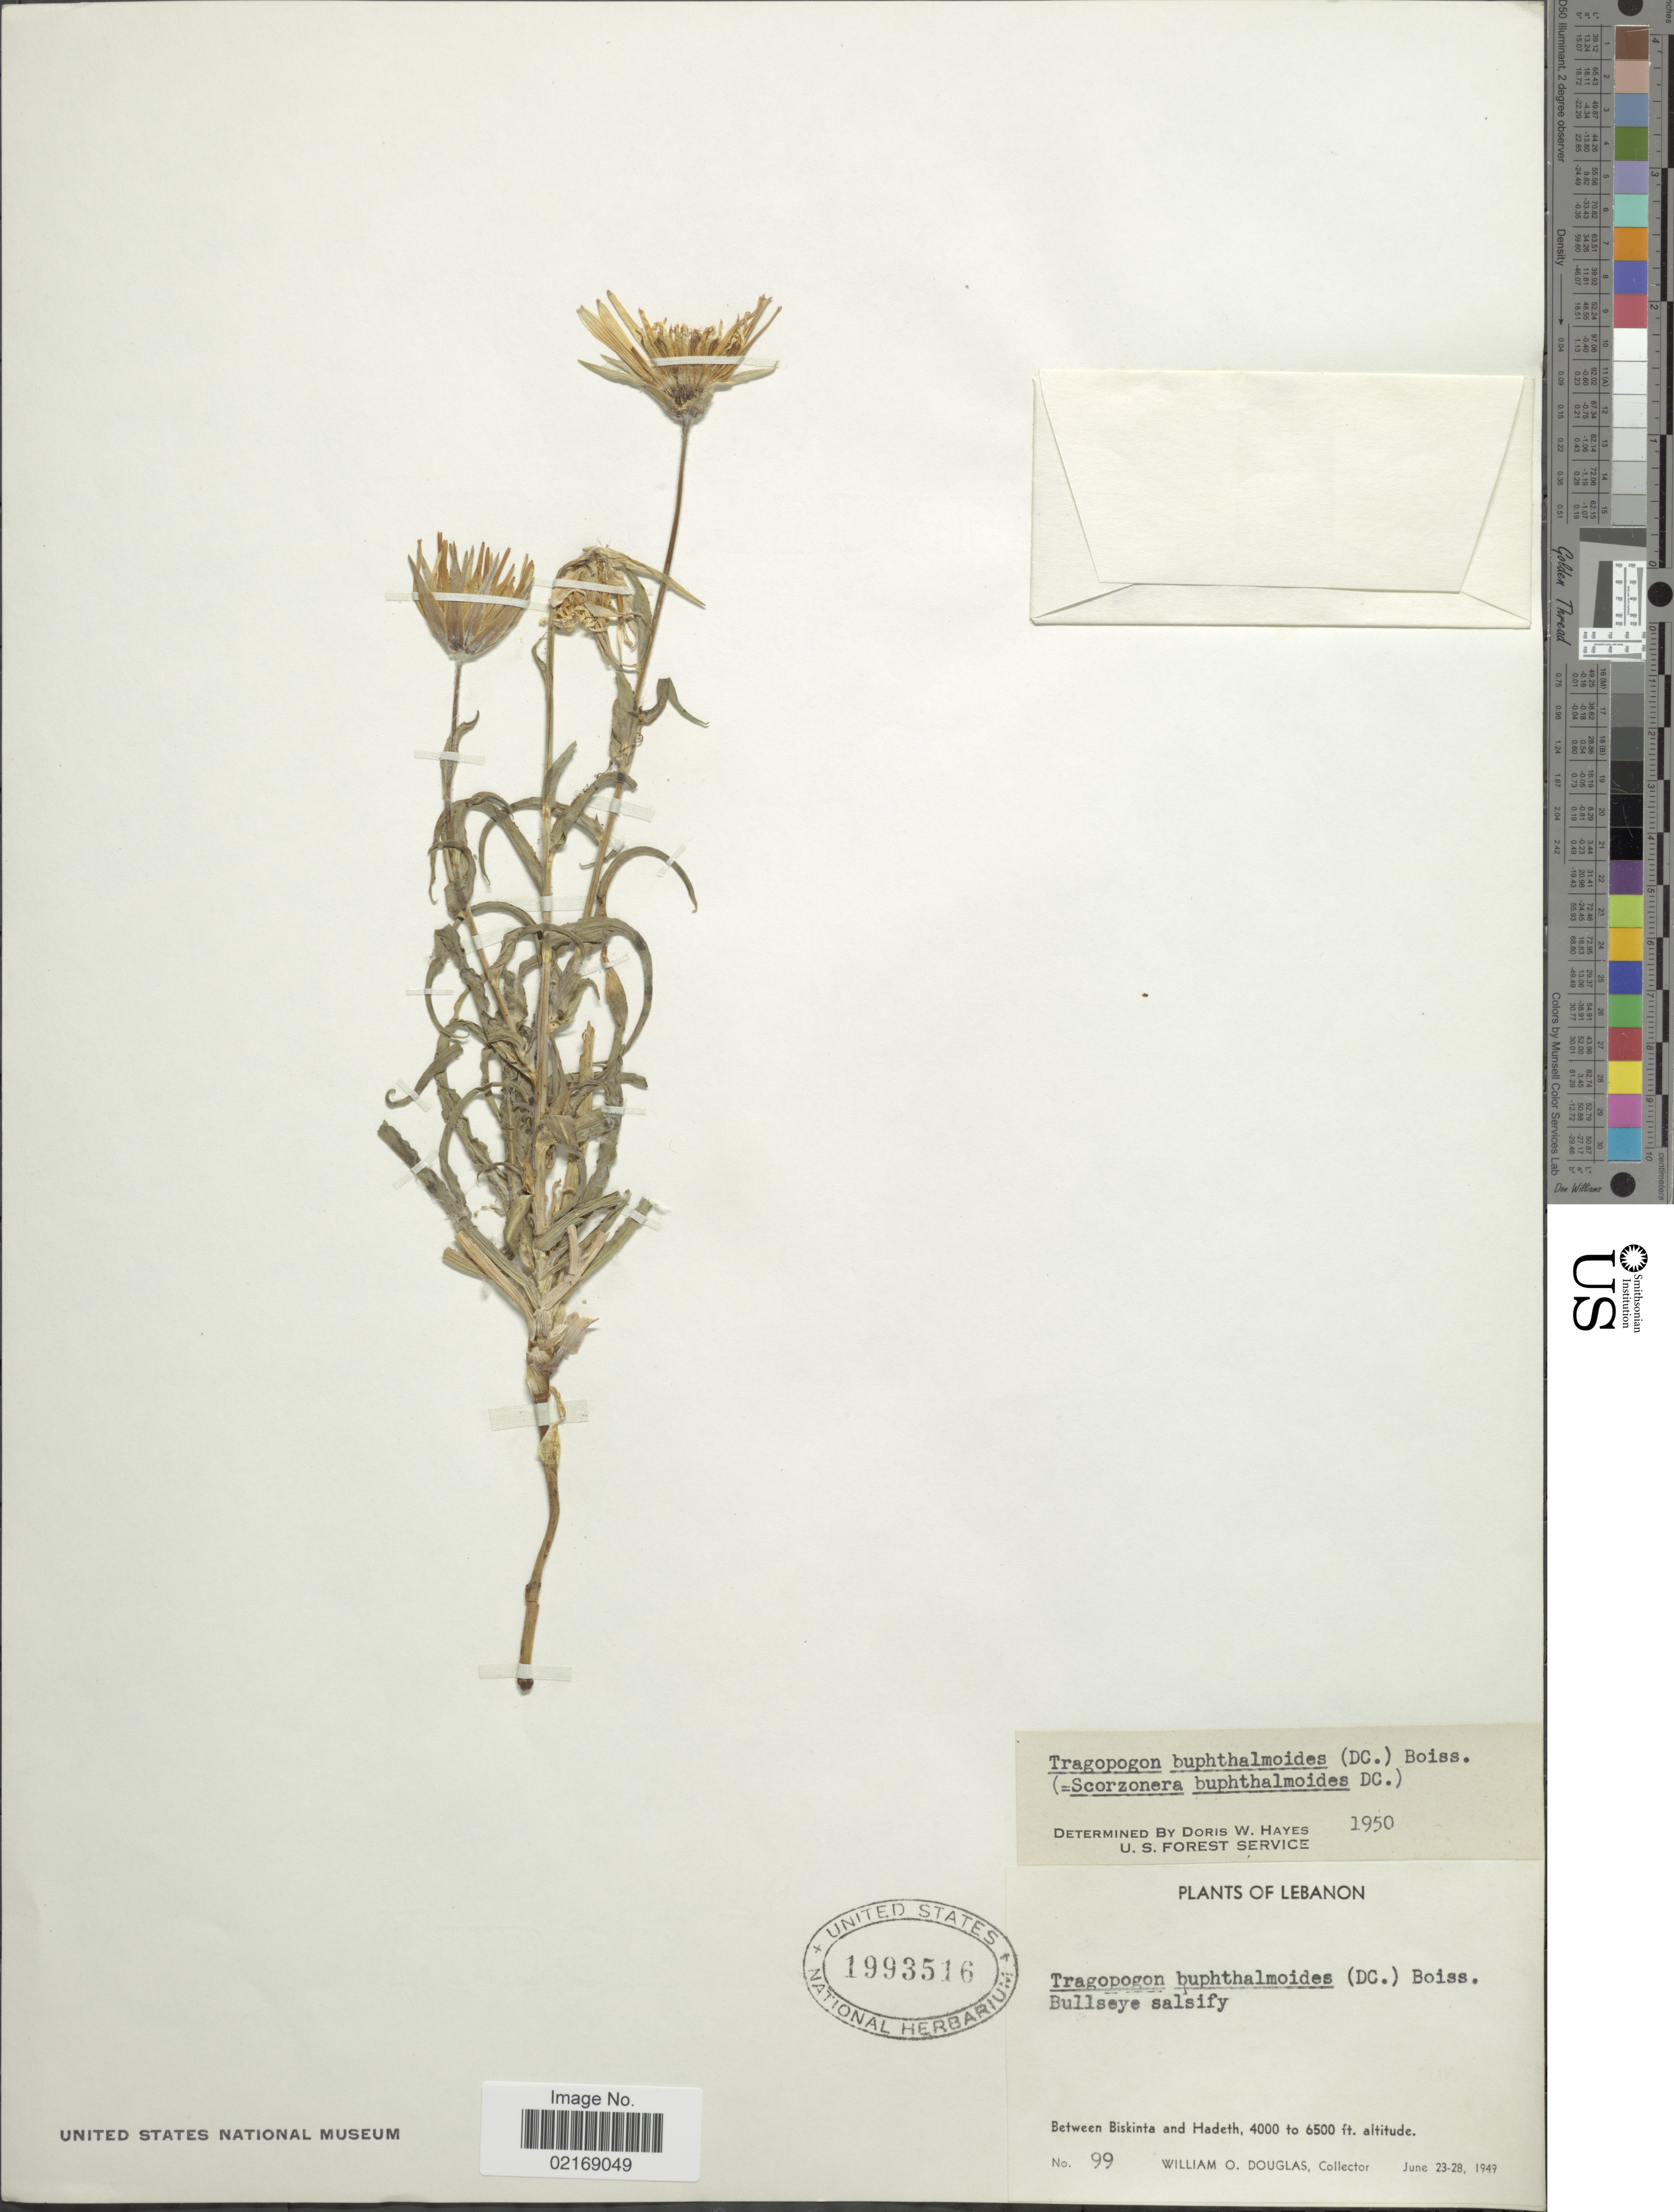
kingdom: Plantae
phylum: Tracheophyta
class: Magnoliopsida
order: Asterales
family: Asteraceae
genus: Tragopogon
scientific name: Tragopogon buphthalmoides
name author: (DC.) Boiss.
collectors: W. Douglas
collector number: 99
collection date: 1949-06-23/1949-06-28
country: Lebanon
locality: Between Biskinta and Hadeth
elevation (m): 1219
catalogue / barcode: US 1993516